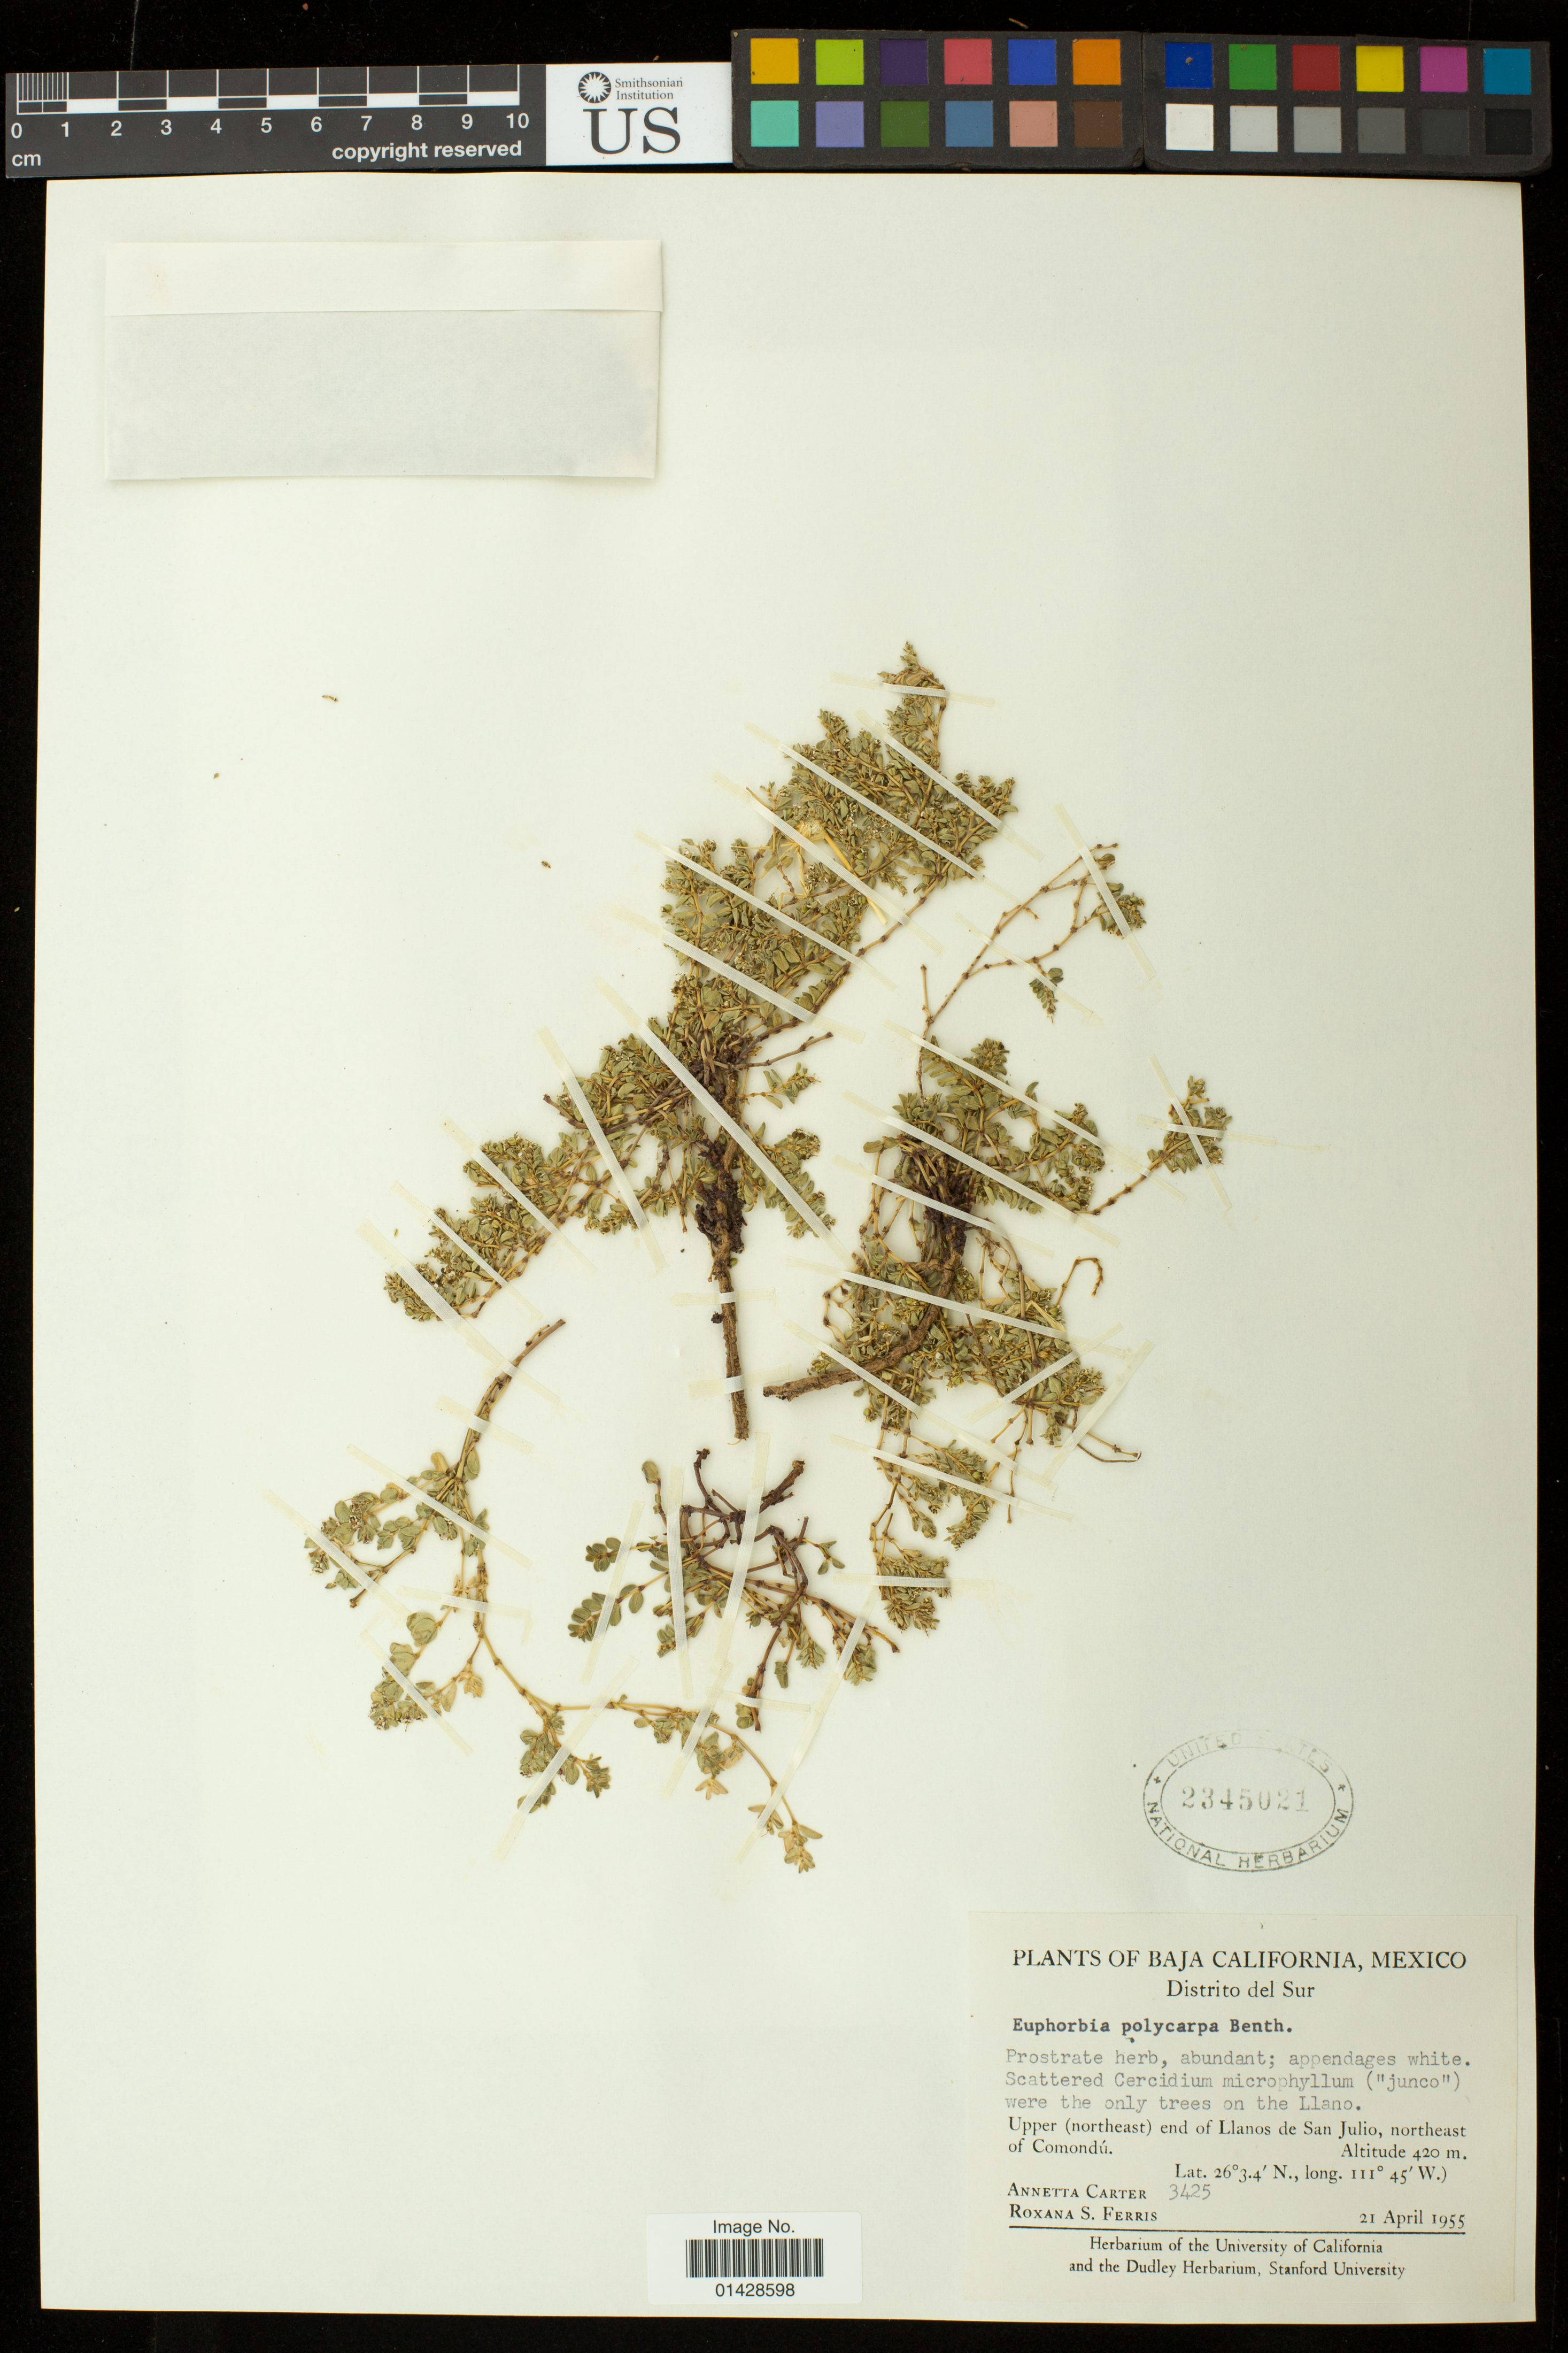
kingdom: Plantae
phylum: Tracheophyta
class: Magnoliopsida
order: Malpighiales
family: Euphorbiaceae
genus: Euphorbia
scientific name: Euphorbia polycarpa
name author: Benth.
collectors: A. Carter & R. S. Ferris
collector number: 3425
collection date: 1955-04-21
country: Mexico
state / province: Baja California Sur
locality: Upper (northeast) end of Llanos de San Julio, northeast of Comondú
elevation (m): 420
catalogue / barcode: US 2345021